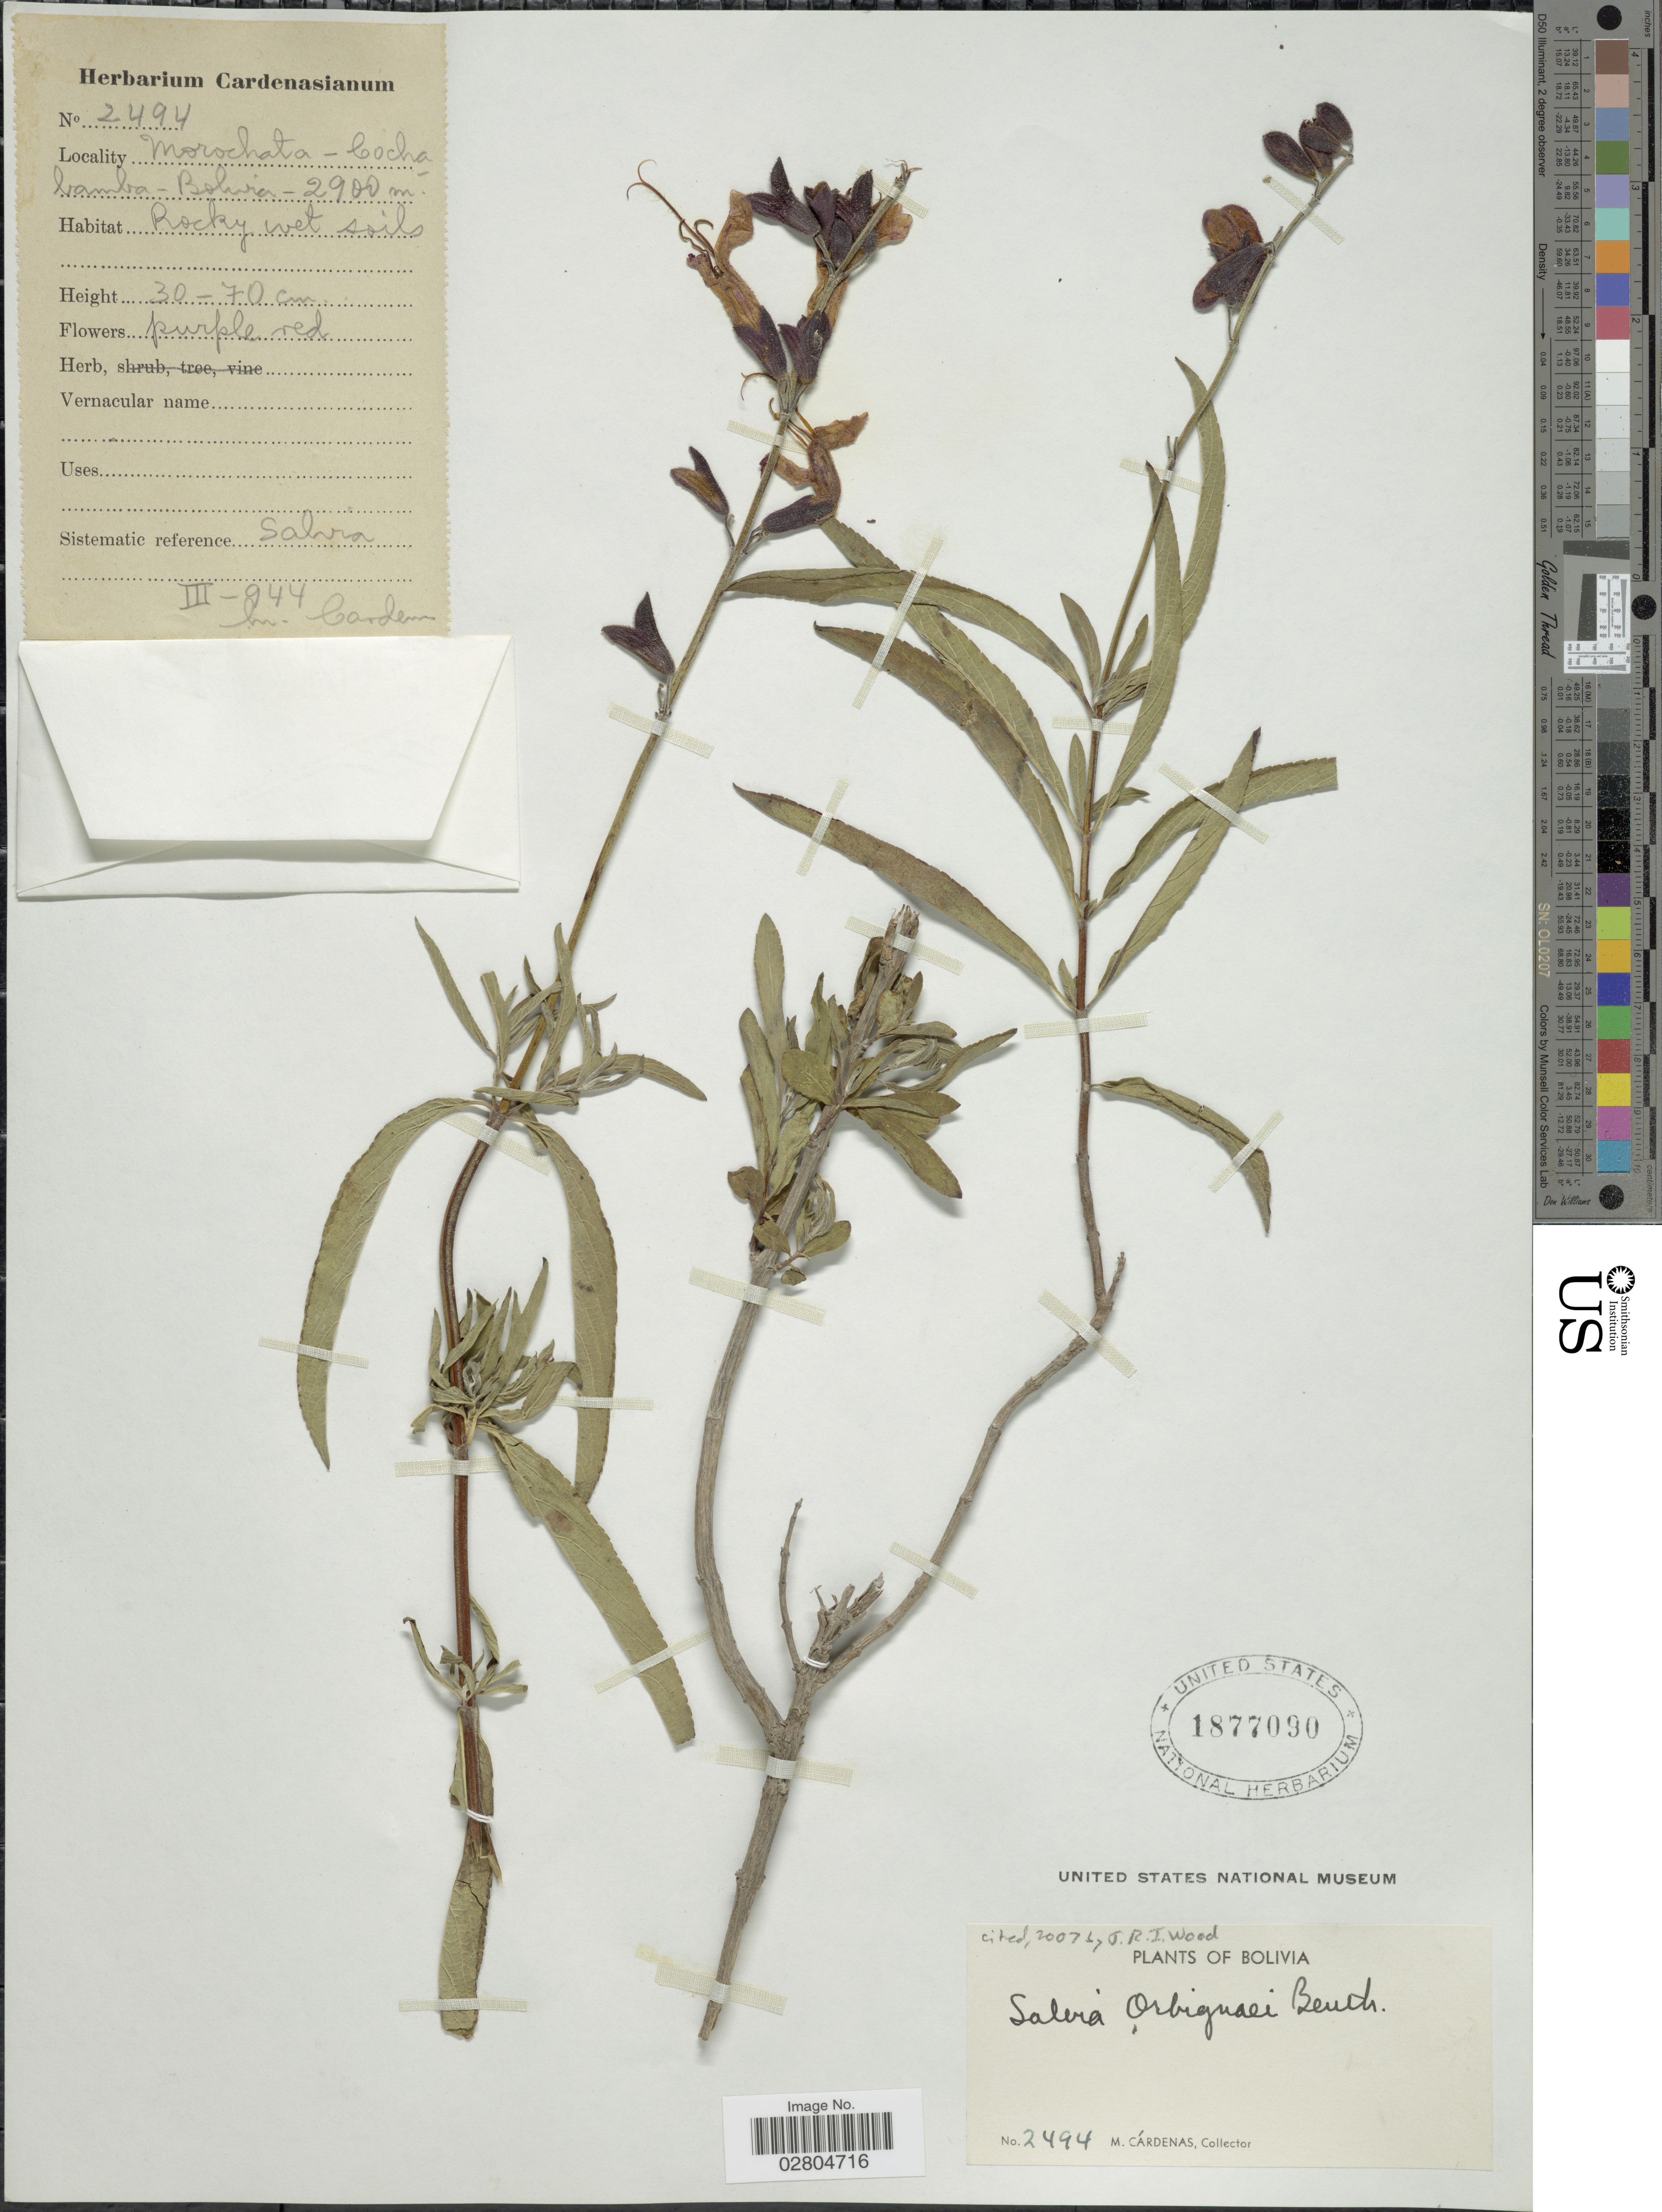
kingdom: Plantae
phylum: Tracheophyta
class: Magnoliopsida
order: Lamiales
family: Lamiaceae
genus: Salvia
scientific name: Salvia orbignaei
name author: Benth.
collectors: M. Cárdenas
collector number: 2494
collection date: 1944-03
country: Bolivia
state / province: Cochabamba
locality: Morochata.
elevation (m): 2900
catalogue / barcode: US 1877090